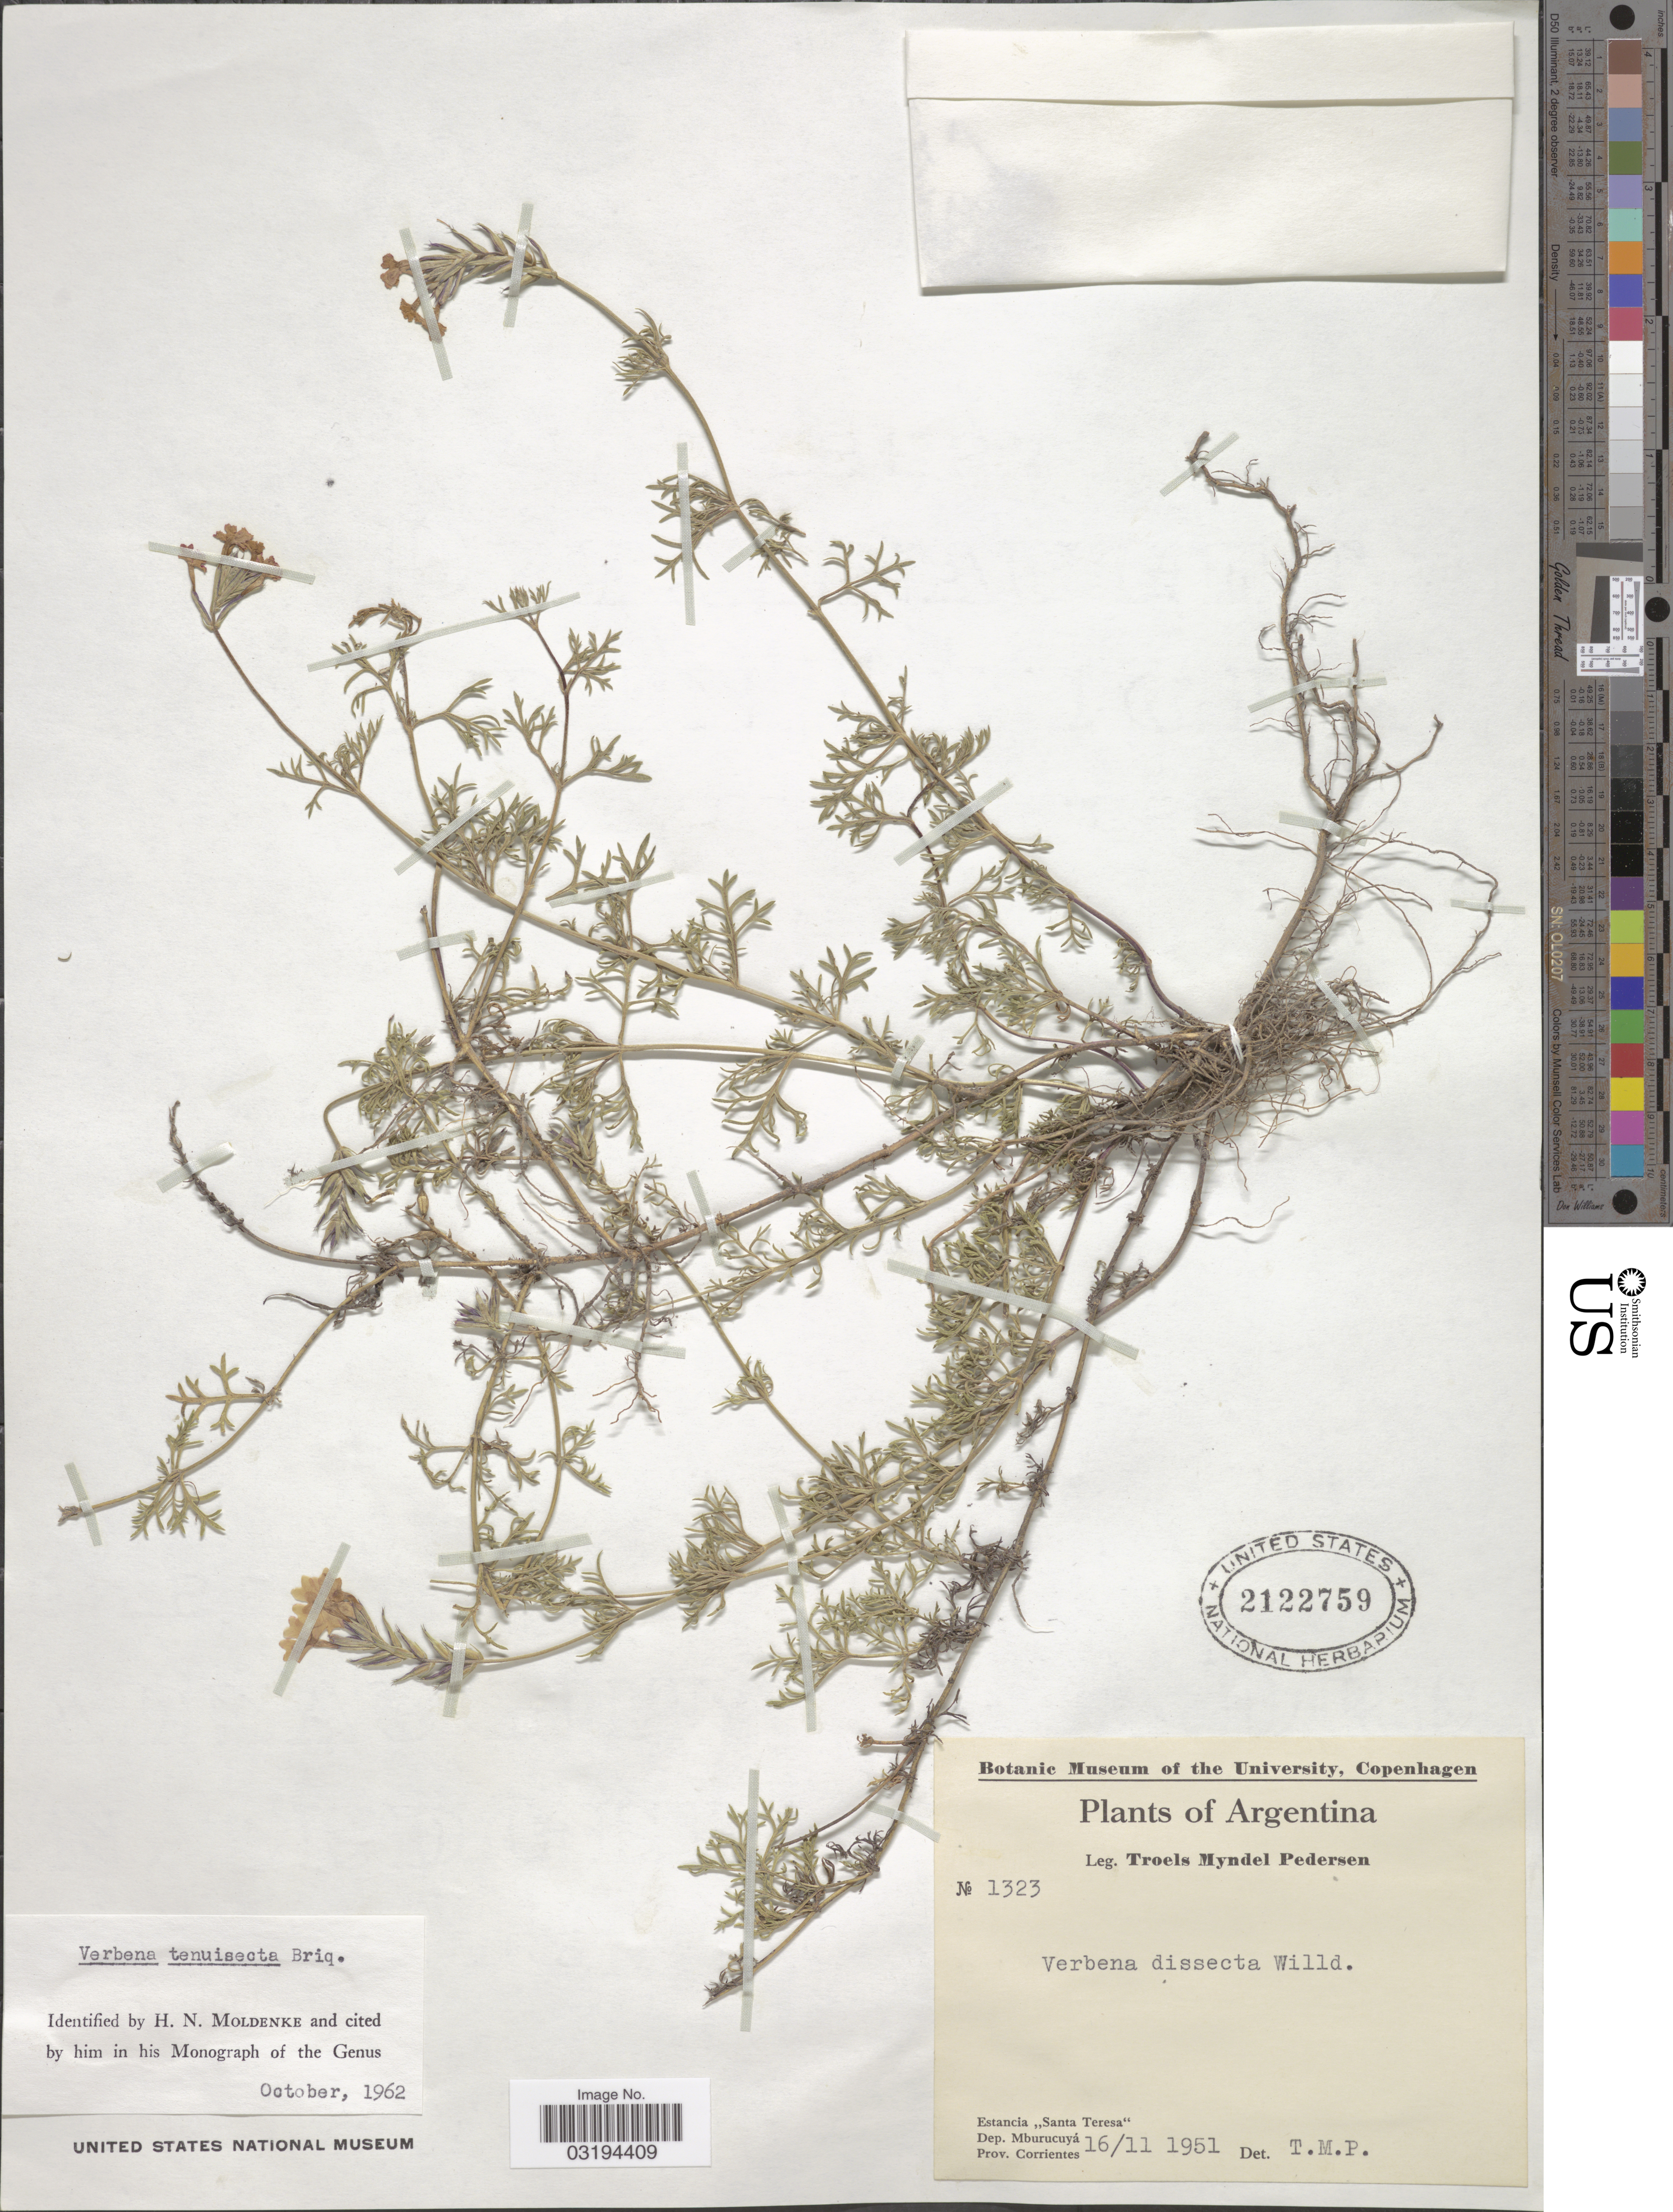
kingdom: Plantae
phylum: Tracheophyta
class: Magnoliopsida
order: Lamiales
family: Verbenaceae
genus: Verbena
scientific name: Verbena tenuisecta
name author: Briq.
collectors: T. Pederson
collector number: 1323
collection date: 1951-11-16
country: Argentina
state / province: Corrientes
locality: Estancia "Santa Teresa", Dep. Mburucuyá.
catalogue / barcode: US 2122759